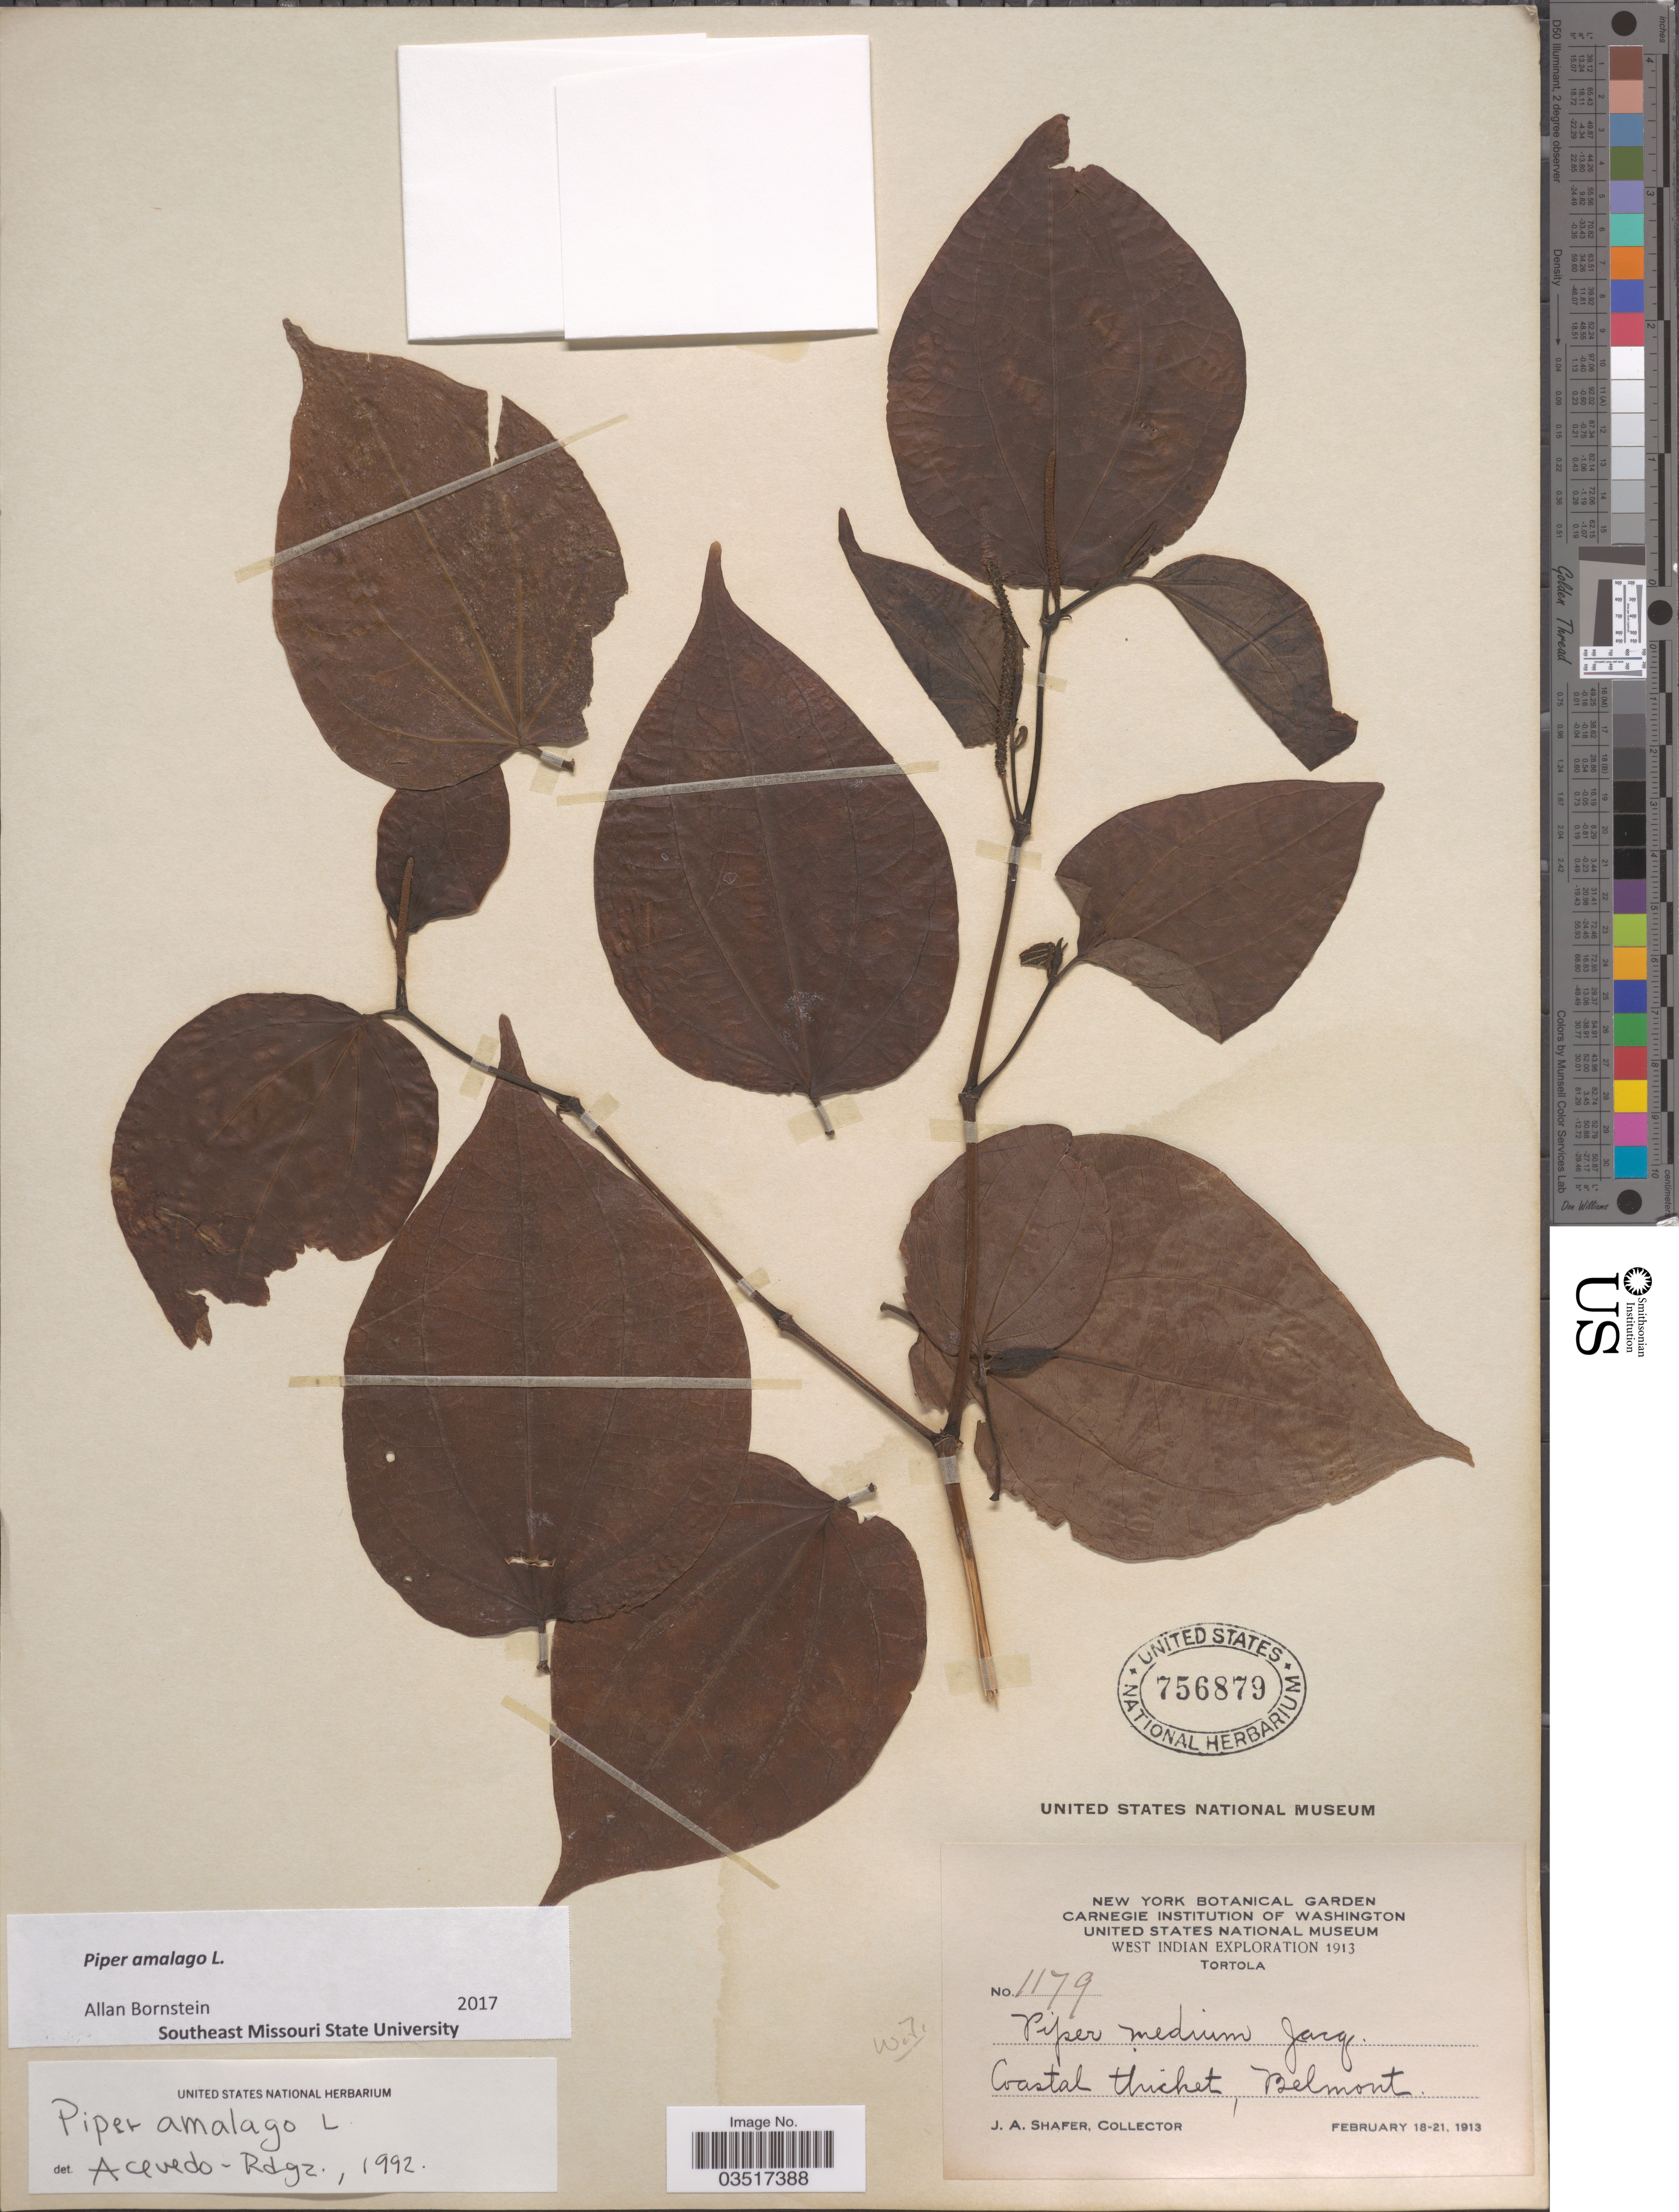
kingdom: Plantae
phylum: Tracheophyta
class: Magnoliopsida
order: Piperales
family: Piperaceae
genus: Piper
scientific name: Piper amalago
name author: L.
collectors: J. A. Shafer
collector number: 1179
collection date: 1913-02-18/1913-02-21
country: British Virgin Islands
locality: West Indian. Tortola. Coastal thicket, Belmont.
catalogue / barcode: US 756879